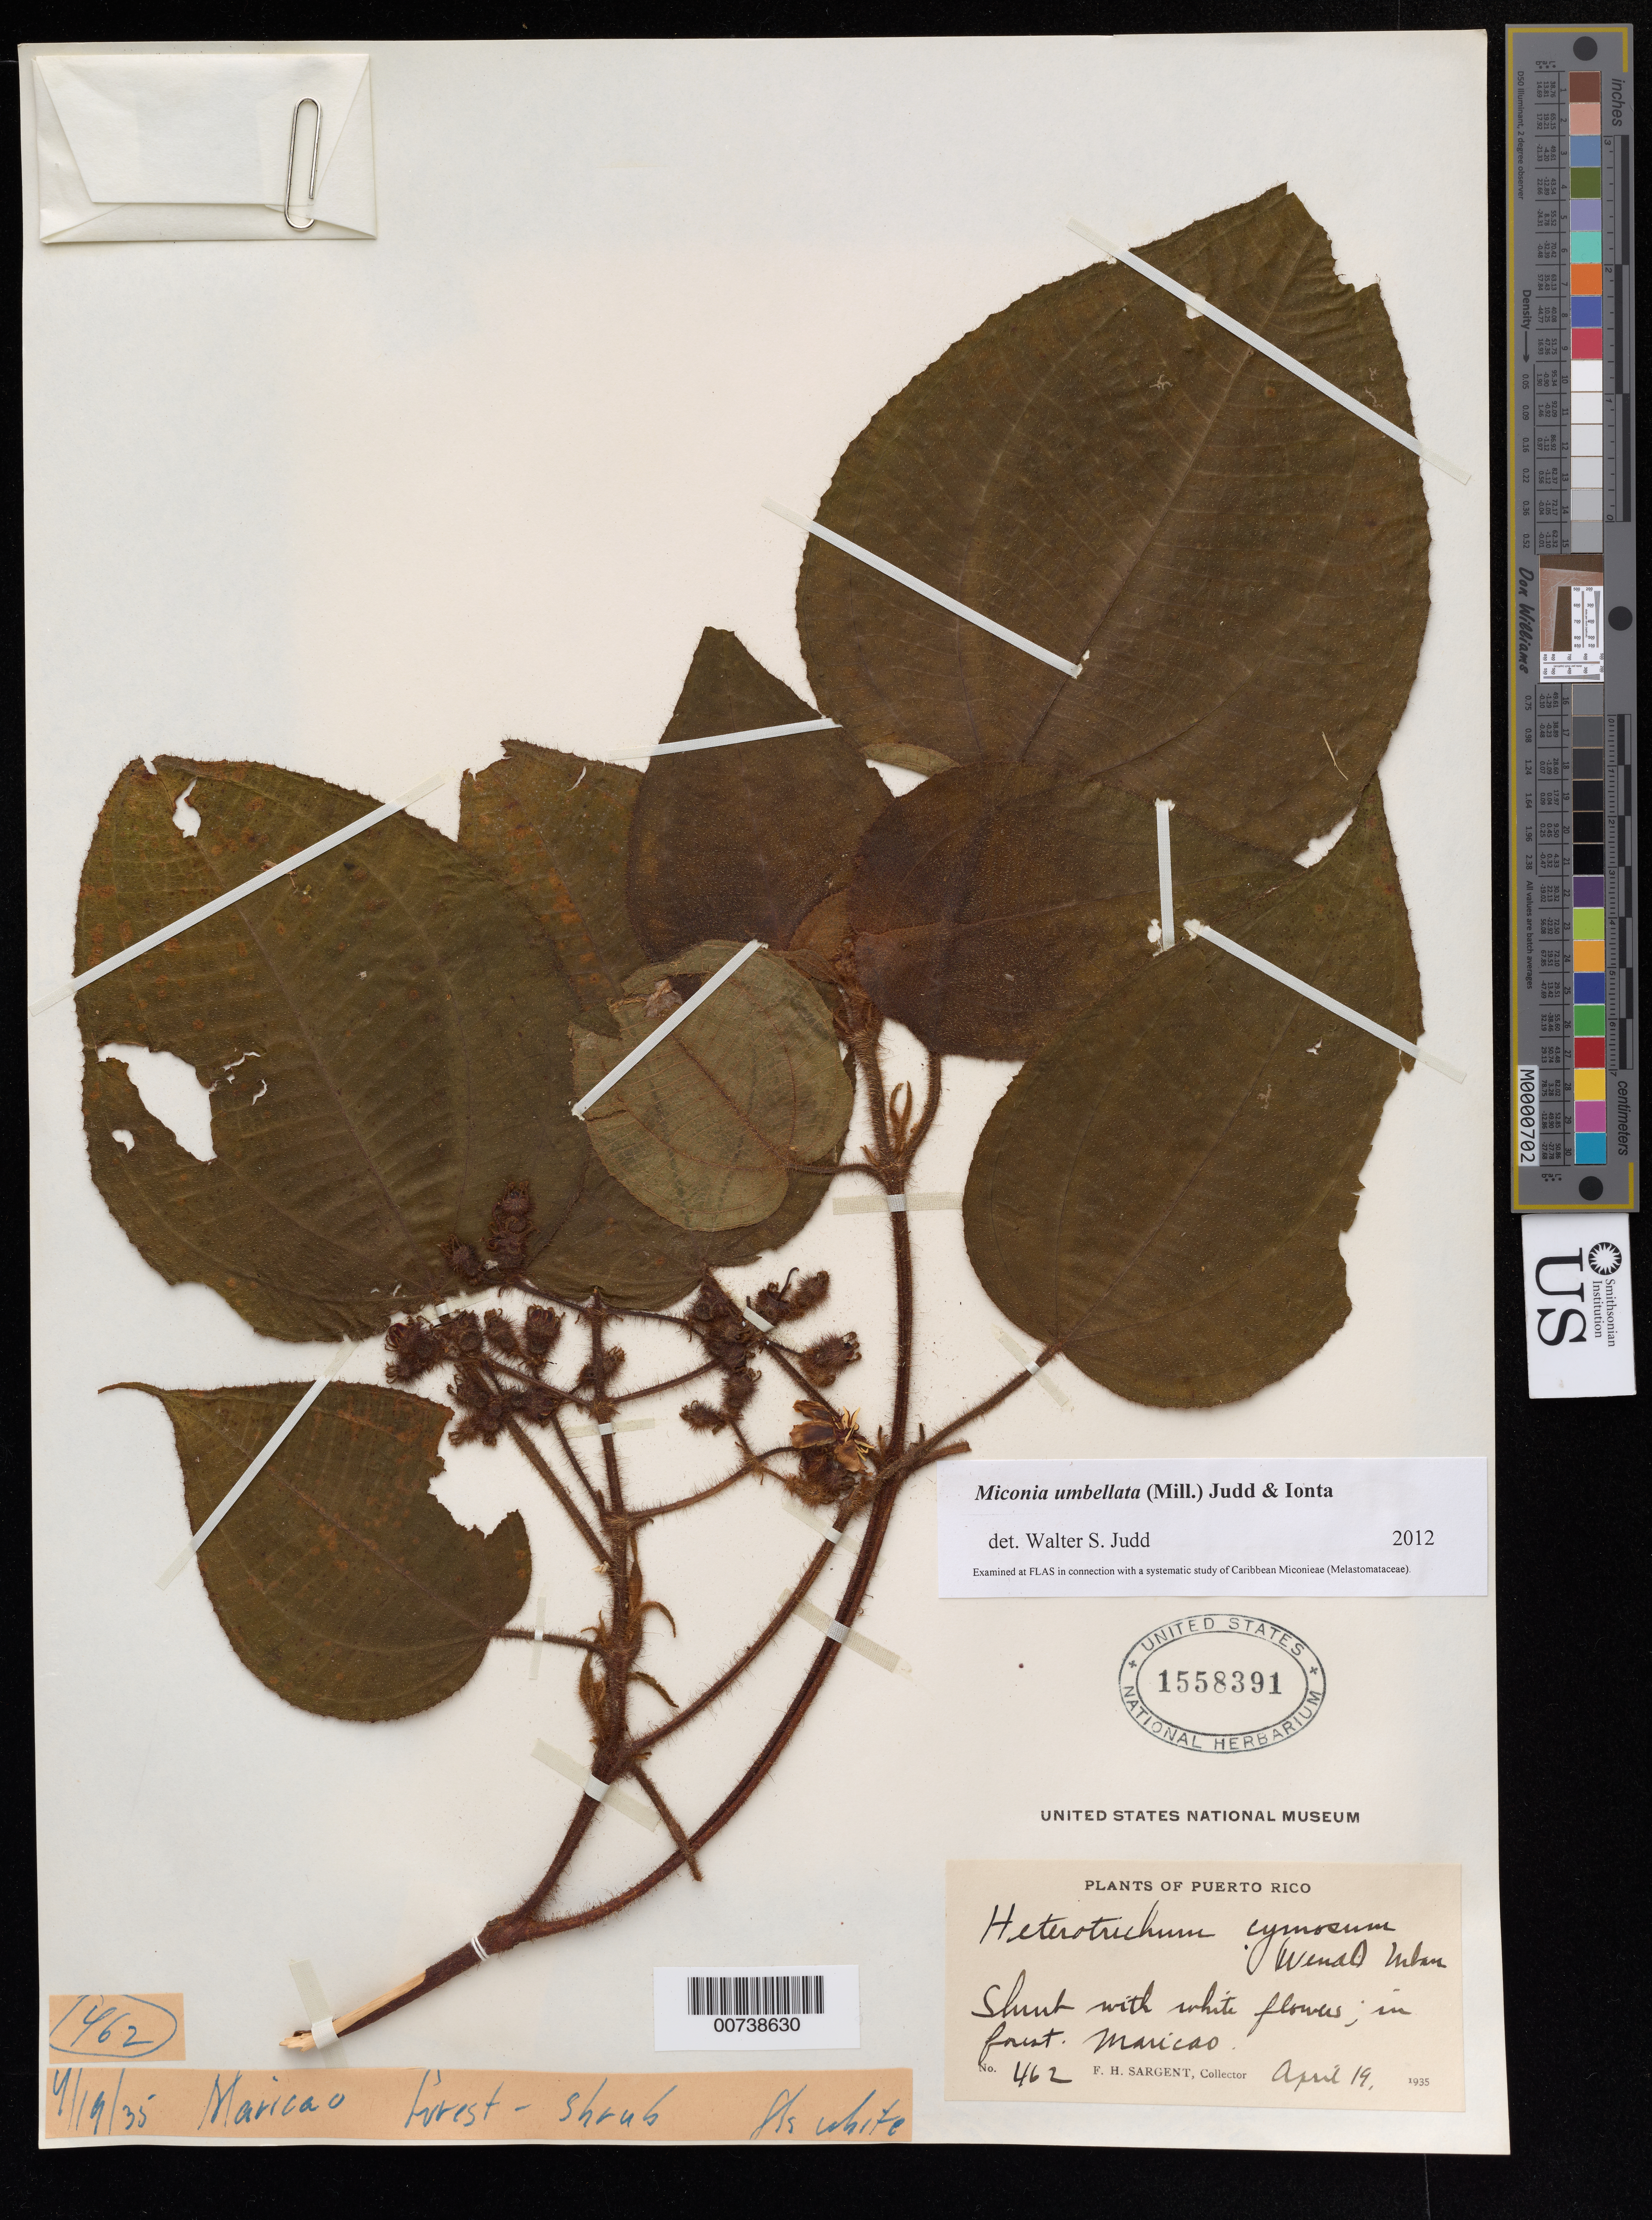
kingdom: Plantae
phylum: Tracheophyta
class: Magnoliopsida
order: Myrtales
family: Melastomataceae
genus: Miconia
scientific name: Miconia umbellata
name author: (Mill.) Judd & Ionta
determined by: Judd, Walter S.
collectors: F. H. Sargent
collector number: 462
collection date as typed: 14 Apr 1935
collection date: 1935-04-14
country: Puerto Rico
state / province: Maricao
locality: Maricao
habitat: In forest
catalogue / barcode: US 1558391